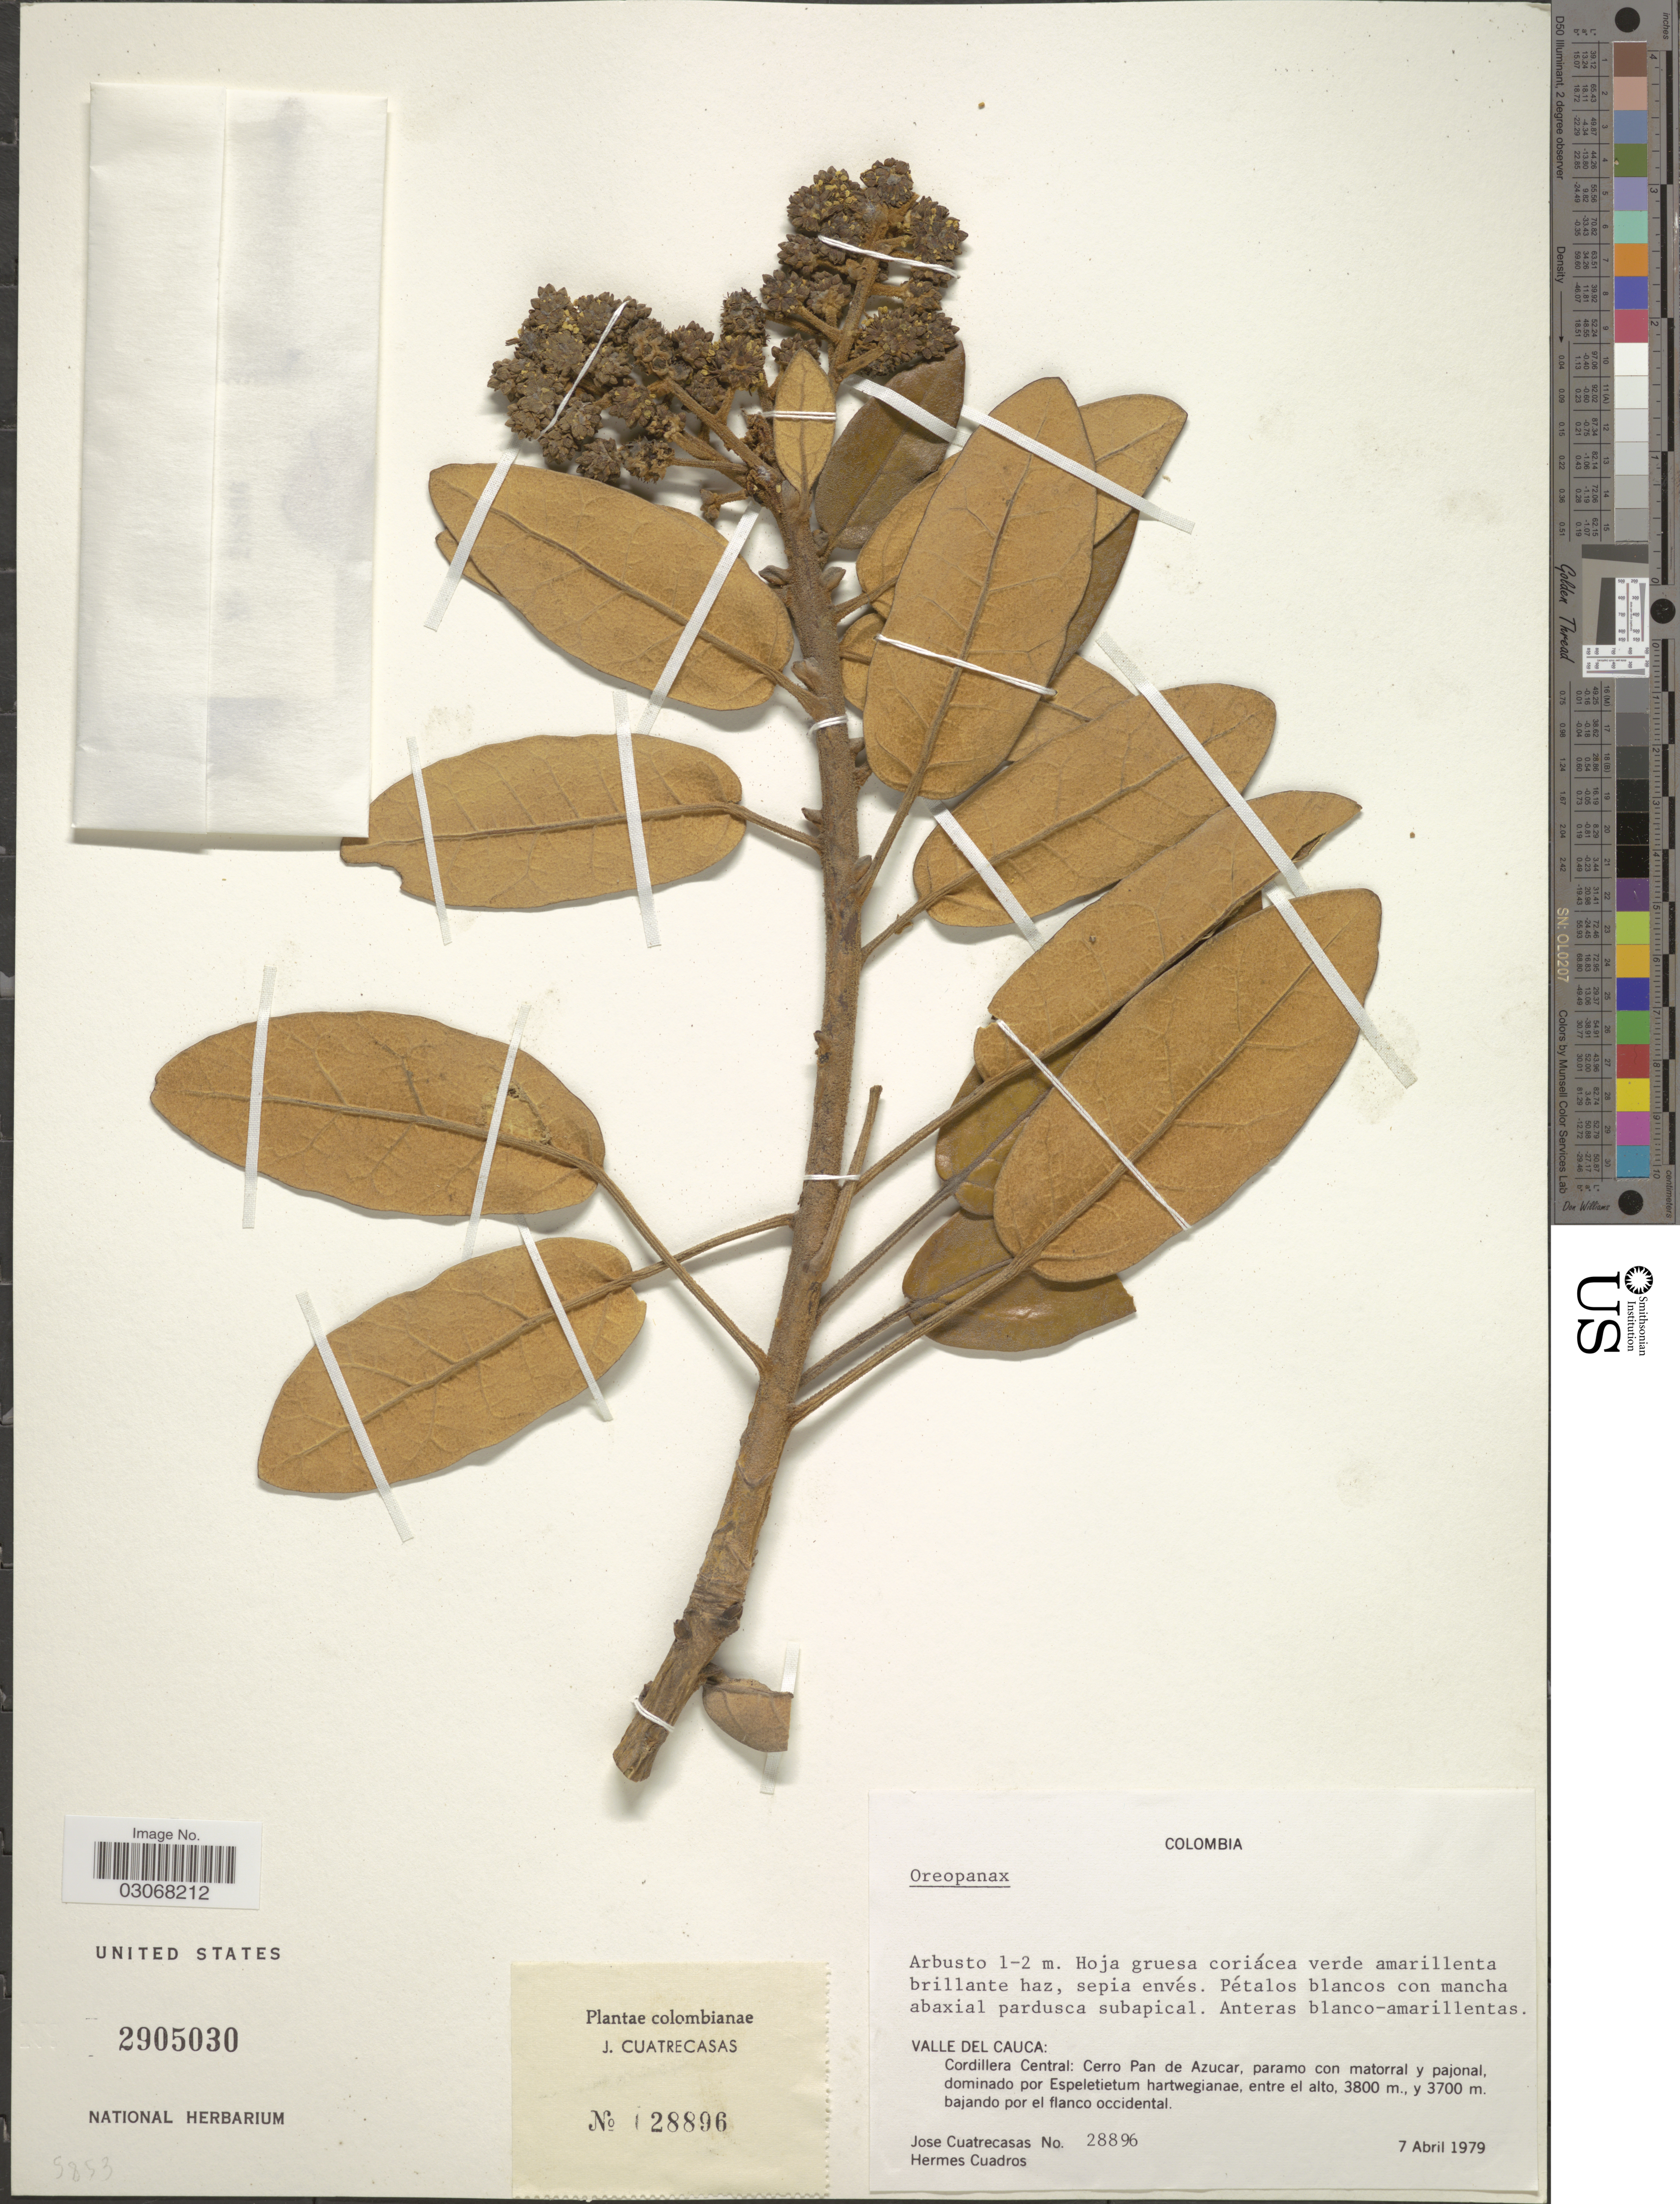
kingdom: Plantae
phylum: Tracheophyta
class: Magnoliopsida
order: Apiales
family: Araliaceae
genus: Oreopanax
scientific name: Oreopanax sp.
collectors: J. Cuatrecasas & H. Cuadros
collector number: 28896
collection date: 1979-04-07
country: Colombia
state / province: Valle del Cauca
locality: Valle del Cauca: Cordillera Central: Cerro Pan de Azucar.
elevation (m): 3700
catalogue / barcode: US 2905030